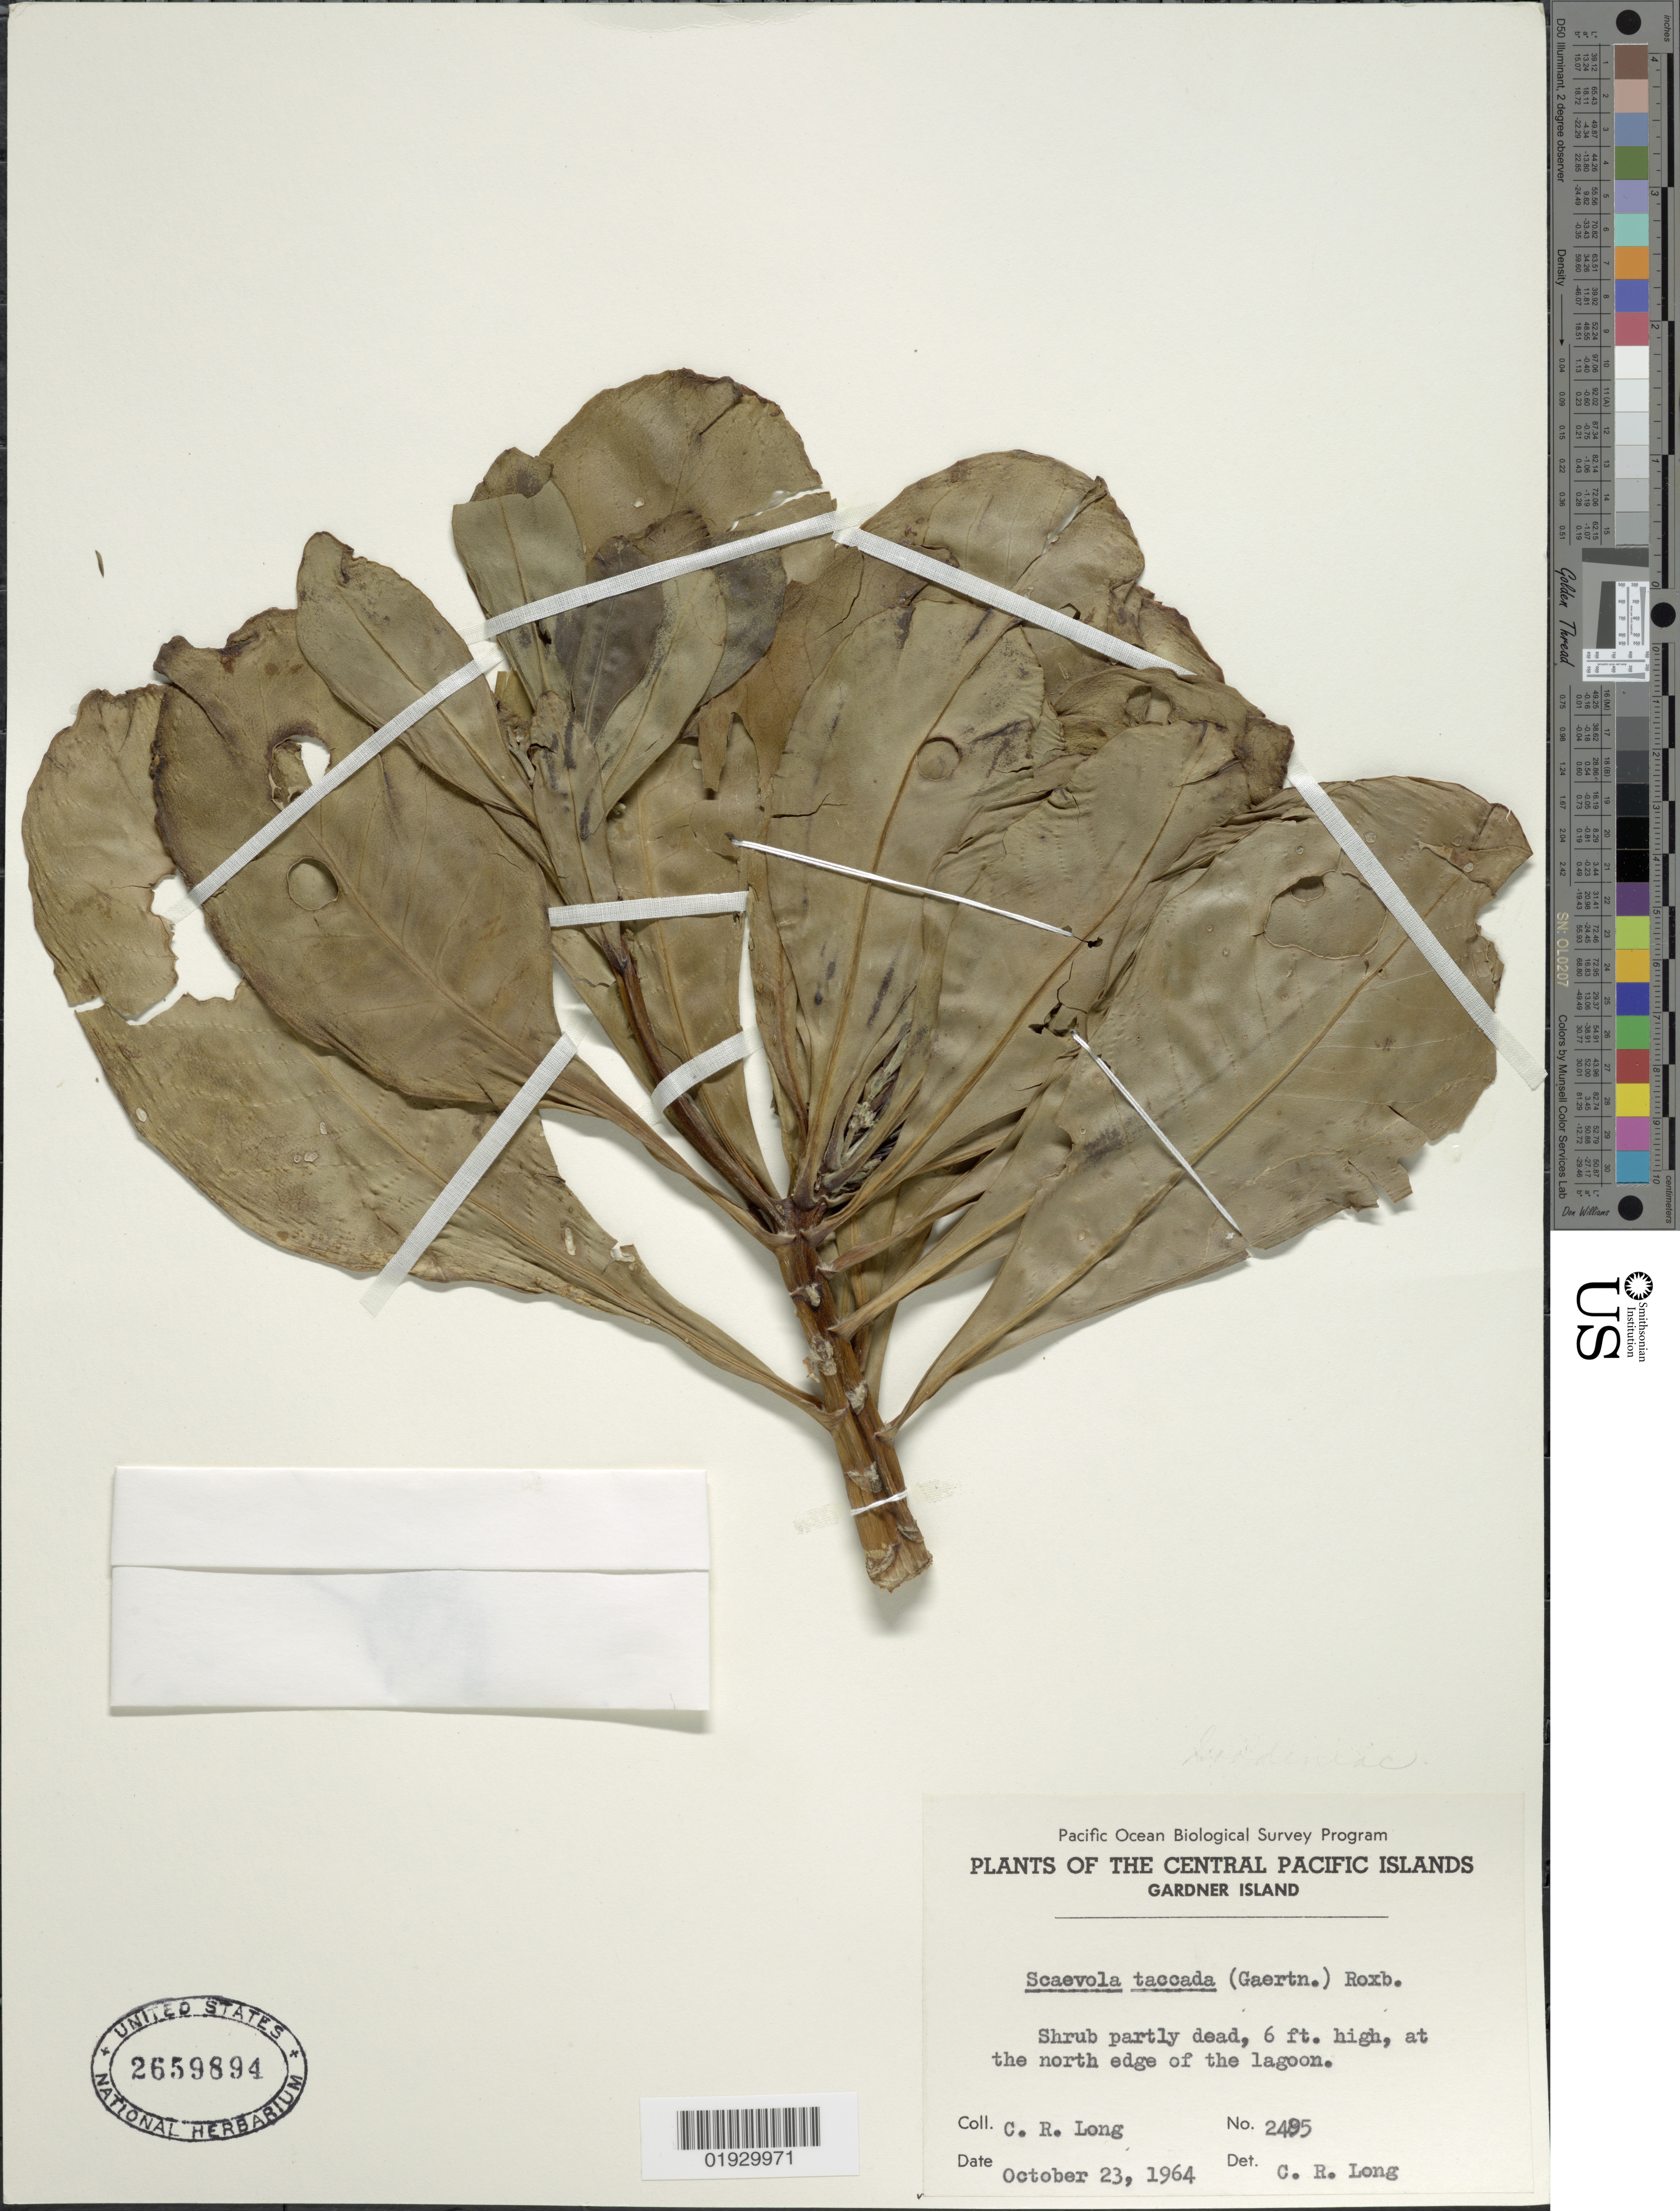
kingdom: Plantae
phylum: Tracheophyta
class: Magnoliopsida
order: Asterales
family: Goodeniaceae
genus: Scaevola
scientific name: Scaevola taccada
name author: (Gaertn.) Roxb.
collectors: C. R. Long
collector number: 2495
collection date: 1964-10-23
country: Kiribati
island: Nikumaroro [Gardner] Atoll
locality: Central Pacific Islands, Gardner Island, at the north edge of the lagoon.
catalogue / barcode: US 2659894